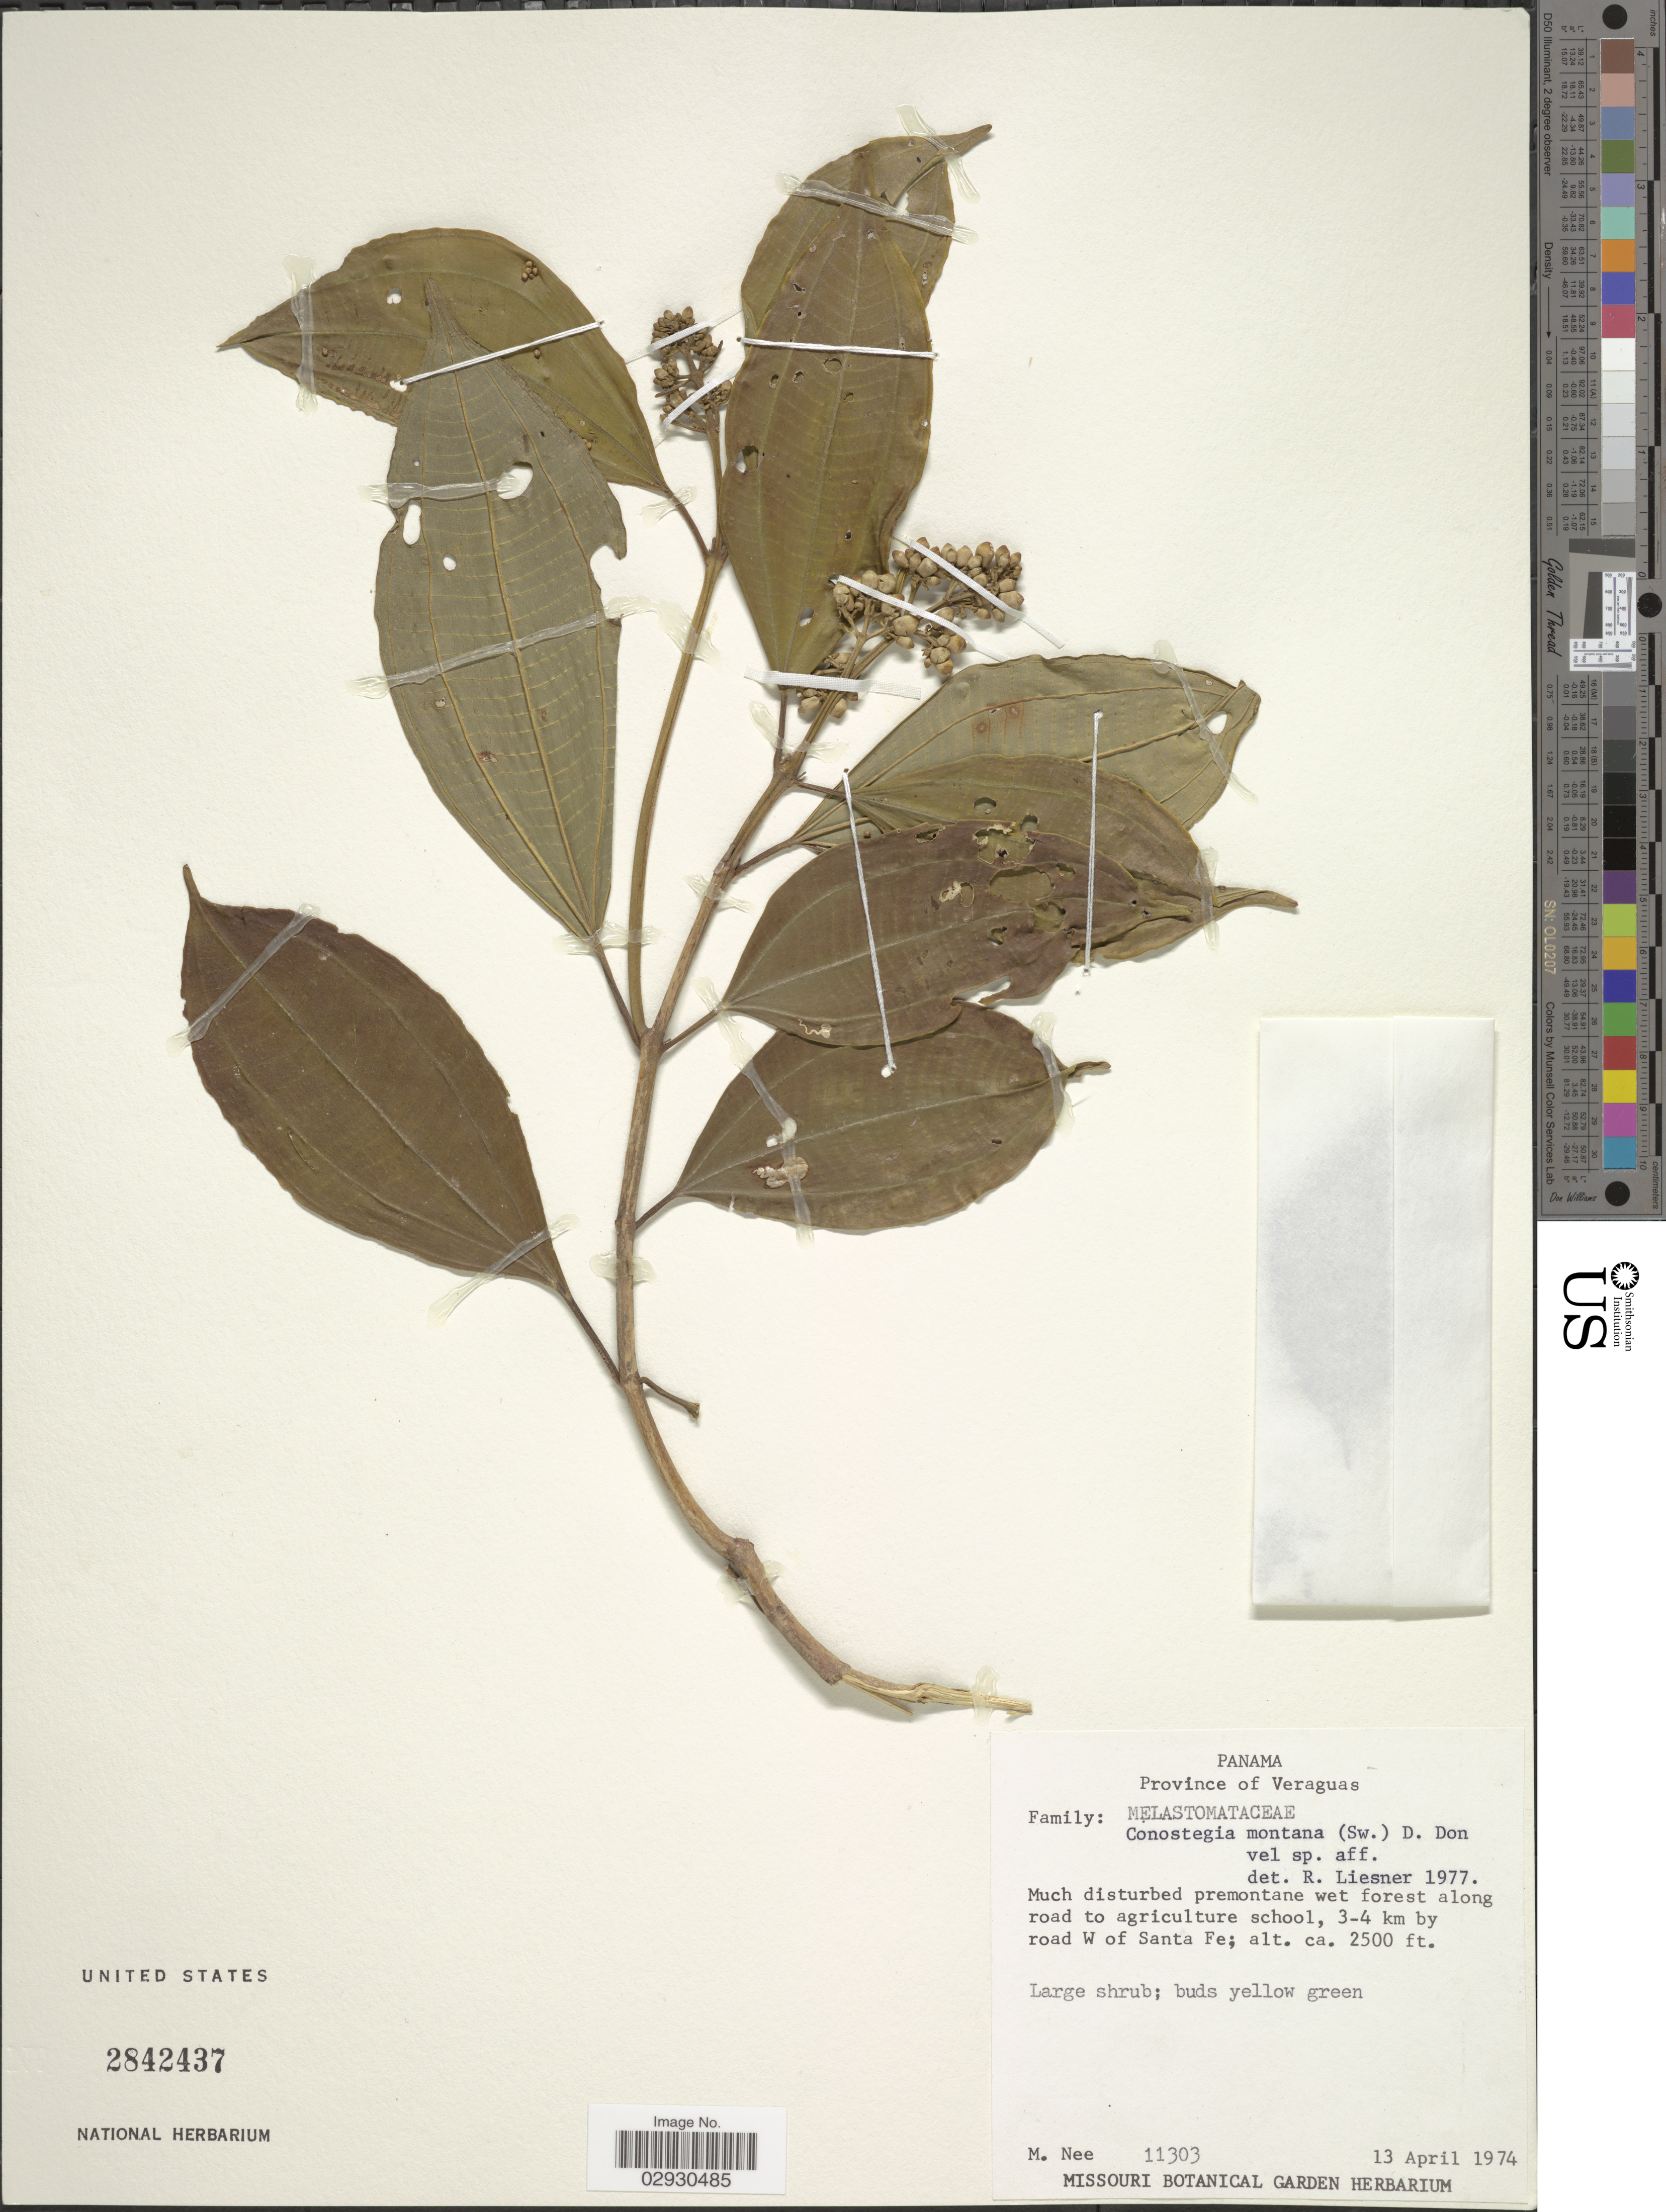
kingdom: Plantae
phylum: Tracheophyta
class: Magnoliopsida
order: Myrtales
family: Melastomataceae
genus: Conostegia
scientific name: Conostegia montana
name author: (Sw.) D. Don ex DC.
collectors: M. Nee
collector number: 11303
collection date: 1974-04-13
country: Panama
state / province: Veraguas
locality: Much disturbed premontane wet forest along road to agriculture school, 3-4 km by road W of Santa Fe.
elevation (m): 762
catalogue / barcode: US 2842437